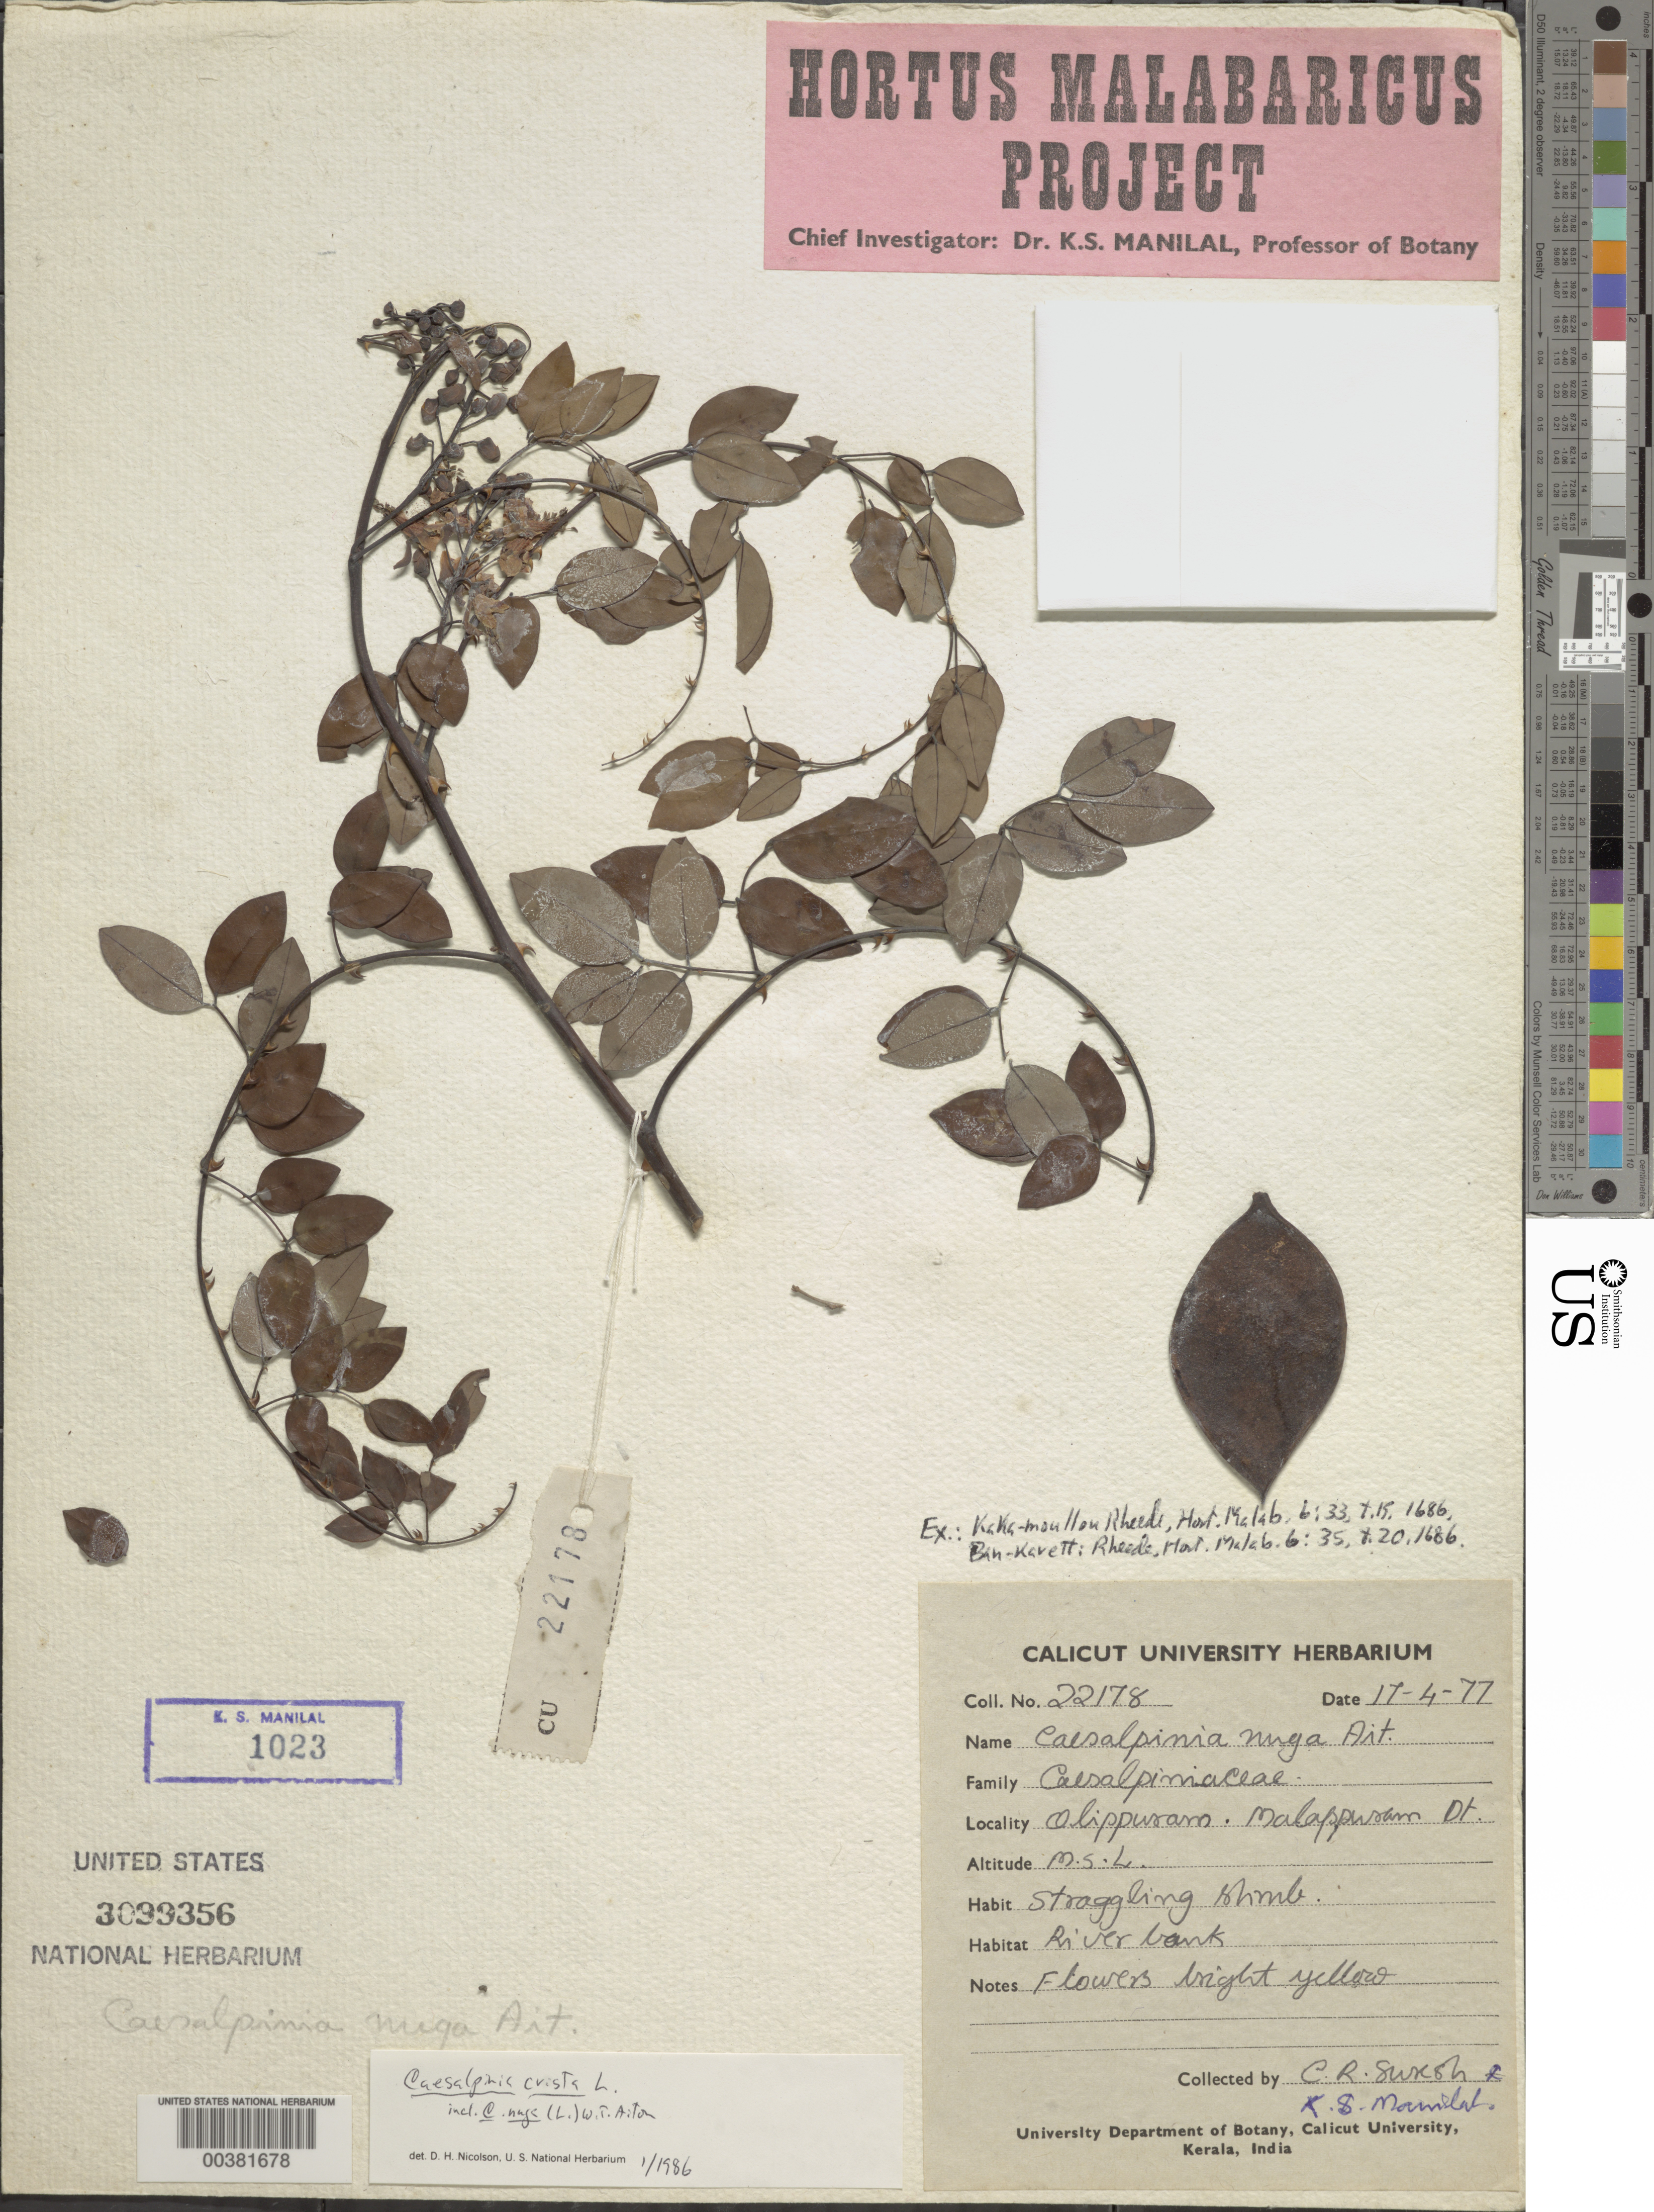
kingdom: Plantae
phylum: Tracheophyta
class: Magnoliopsida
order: Fabales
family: Fabaceae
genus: Ticanto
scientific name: Ticanto crista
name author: (L.) R. Clark & Gagnon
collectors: C. Swiesh & K. Manilal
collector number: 22178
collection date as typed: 17 Apr 1977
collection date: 1977-04-17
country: India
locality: Olippuram, malappusam dt.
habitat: River bank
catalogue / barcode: US 3093356